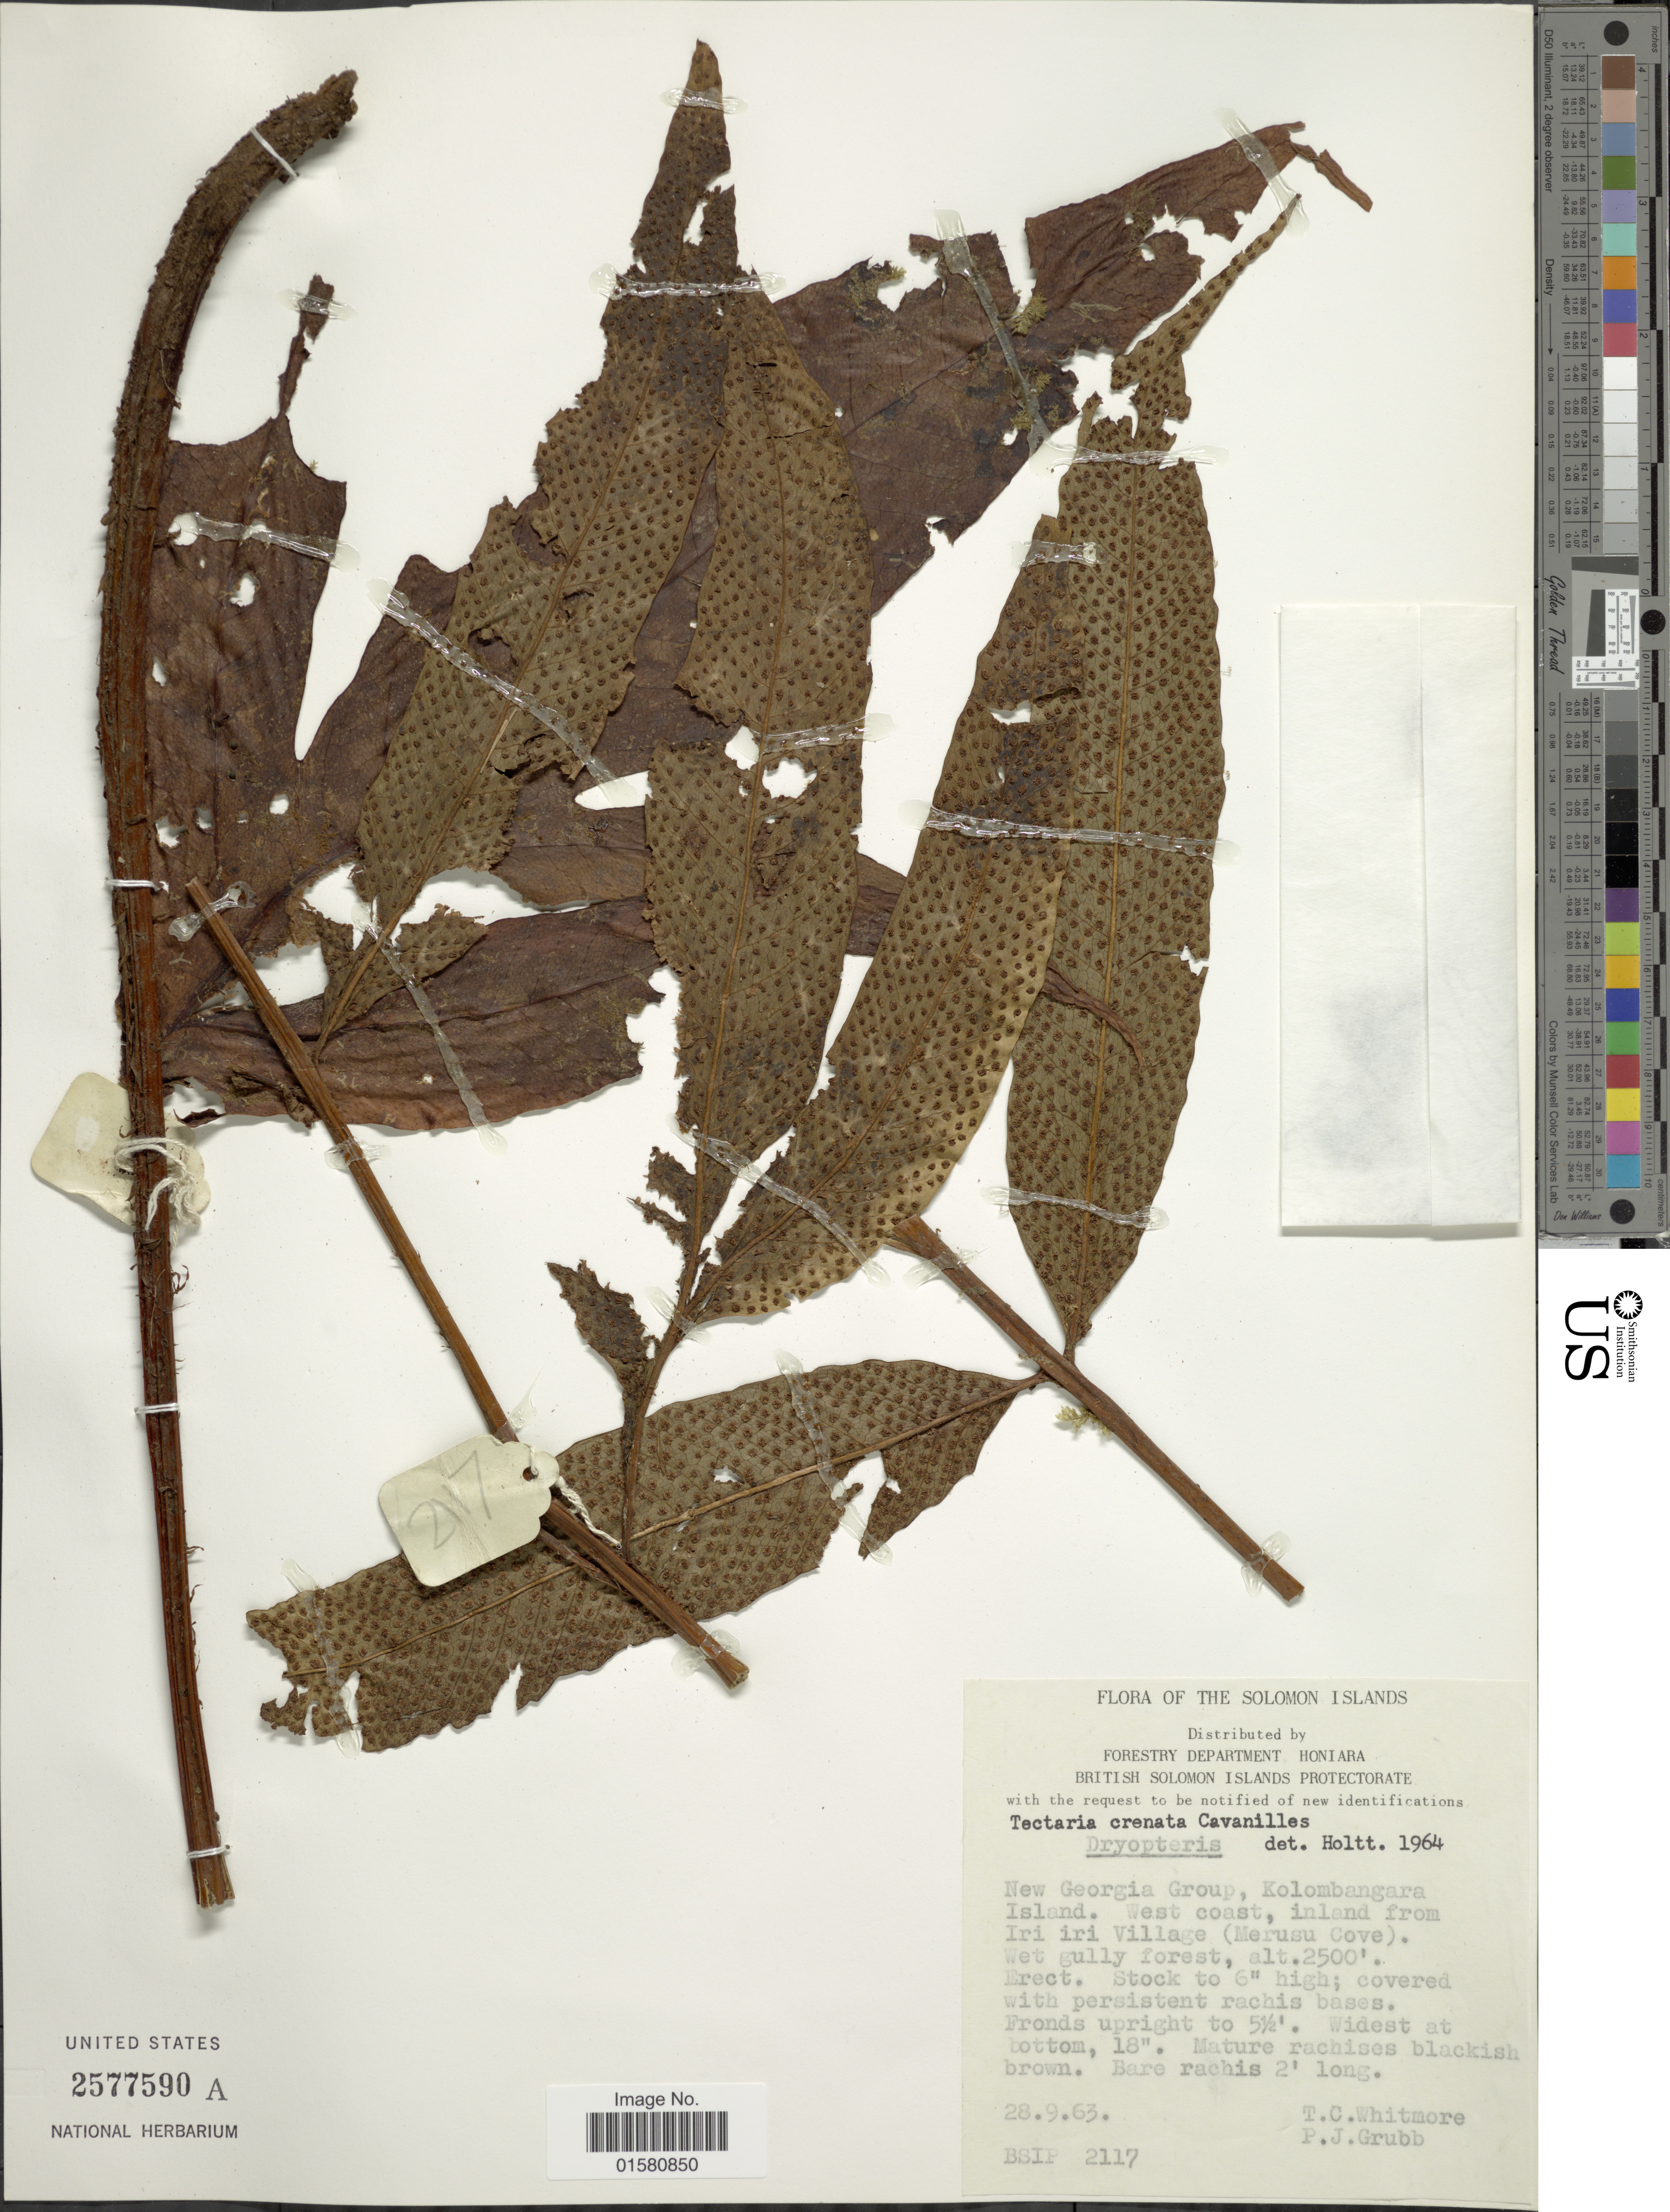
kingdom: Plantae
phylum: Tracheophyta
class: Polypodiopsida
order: Polypodiales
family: Tectariaceae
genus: Tectaria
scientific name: Tectaria crenata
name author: Cav.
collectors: T. Whitemore & P. J. Grubb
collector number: BSIP 2117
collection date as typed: Transcribed d/m/y: 28/9/63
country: Solomon Islands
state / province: Solomon Islands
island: Kolombangara [Nduke]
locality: The Solomon Islands. New Georgia Group, Kolombangara Island. West coast, inland from Iri Iri Village (Merusu cover)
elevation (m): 762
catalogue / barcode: US 2577590A